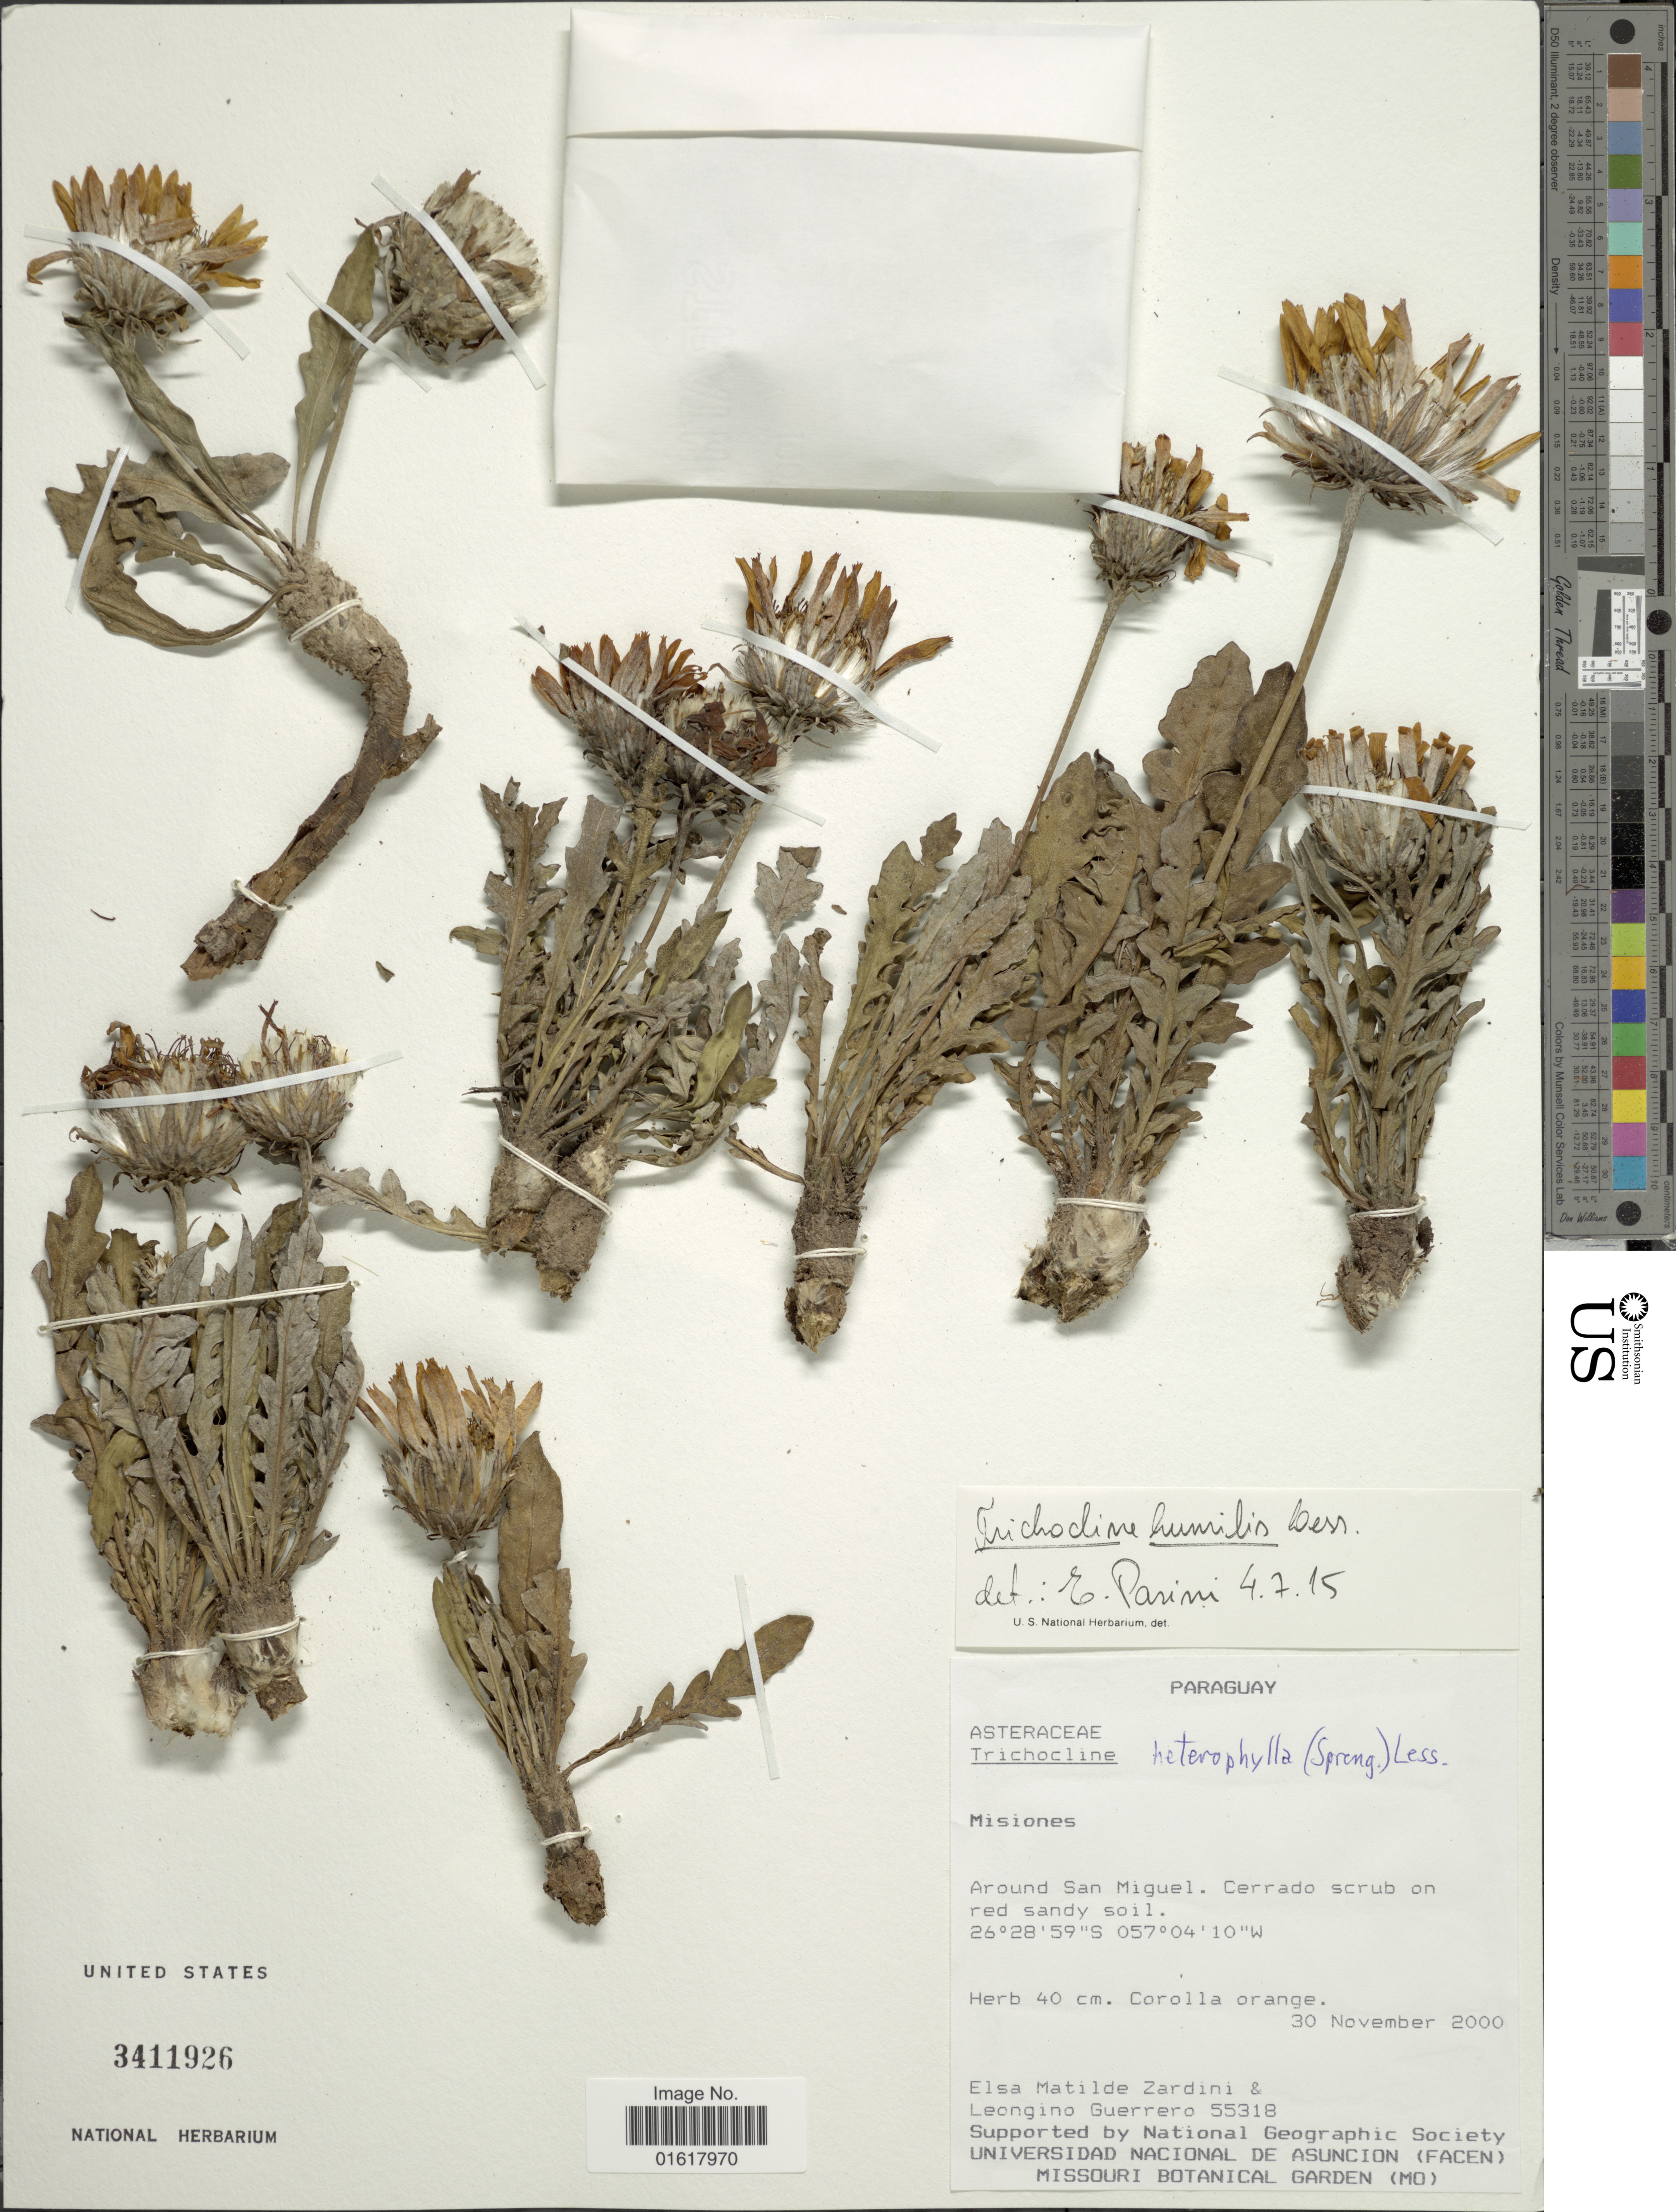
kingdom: Plantae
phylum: Tracheophyta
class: Magnoliopsida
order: Asterales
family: Asteraceae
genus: Trichocline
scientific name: Trichocline humilis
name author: Less.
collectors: E. M. Zardini & L. Guerrero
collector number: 55318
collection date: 2000-11-30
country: Paraguay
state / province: Misiones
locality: Around San Miguel. Cerrado scrub on red sandy soil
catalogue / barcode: US 3411926